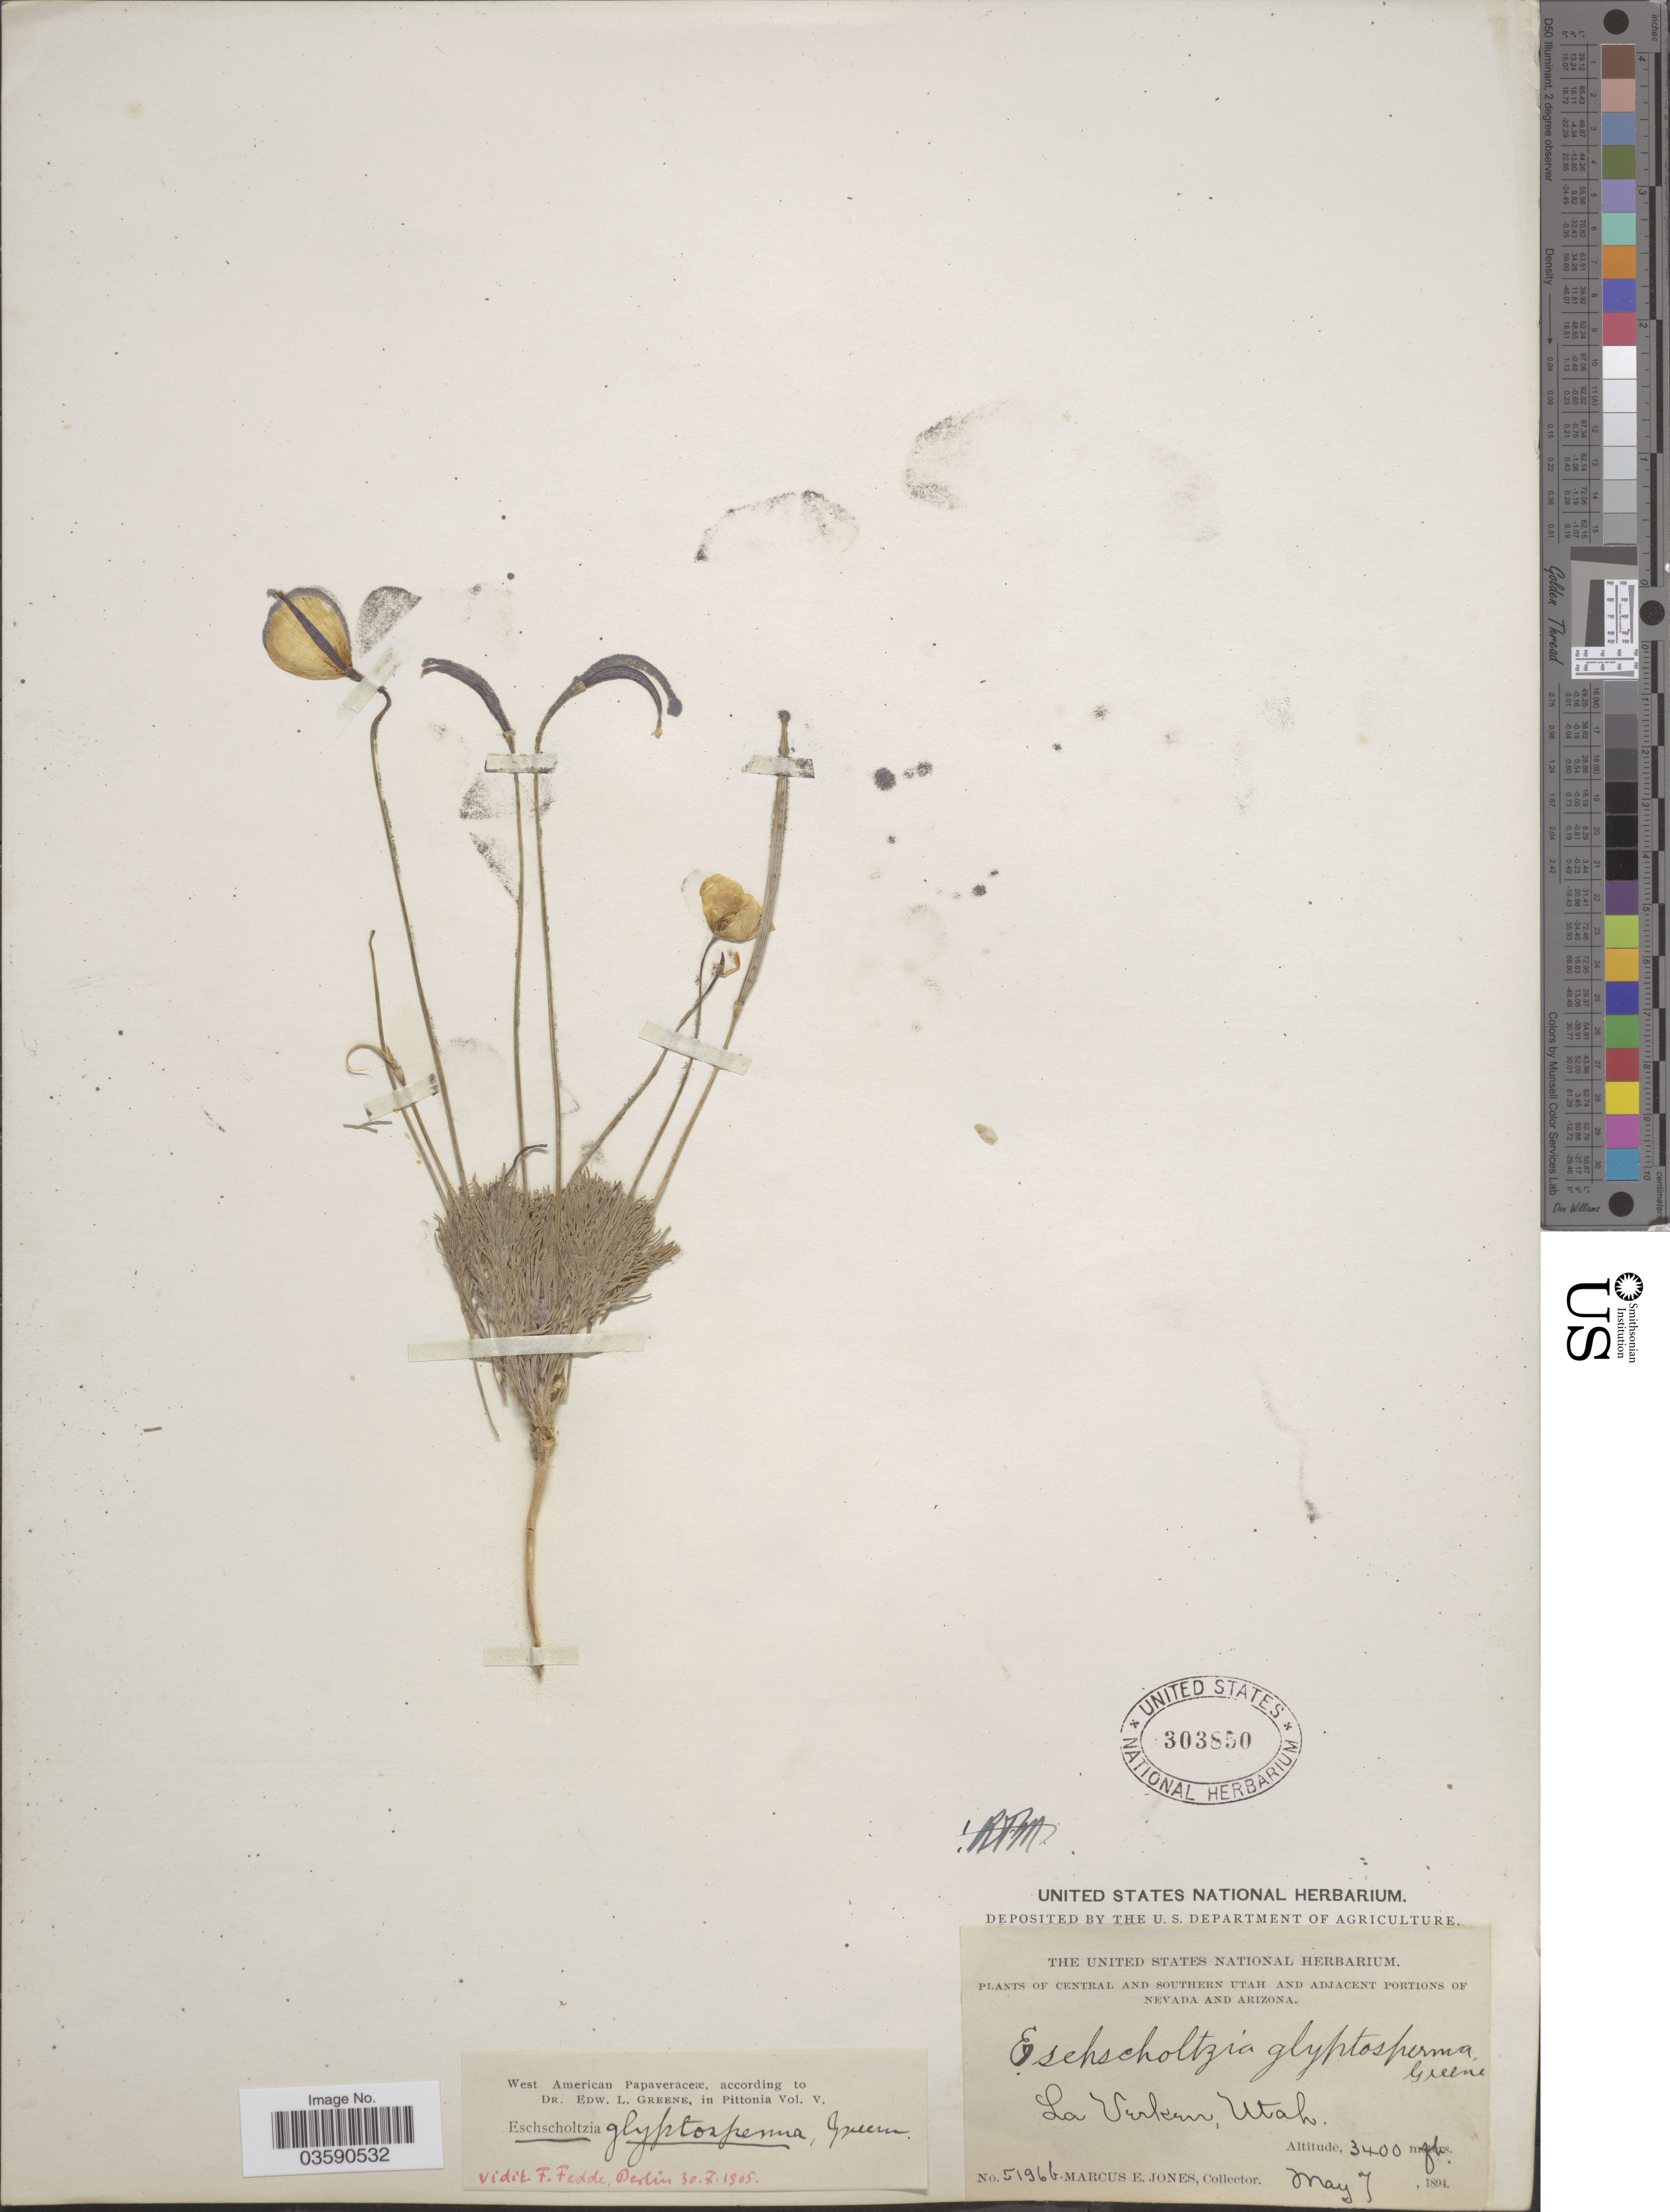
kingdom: Plantae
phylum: Tracheophyta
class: Magnoliopsida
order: Ranunculales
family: Papaveraceae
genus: Eschscholzia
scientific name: Eschscholzia glyptosperma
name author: Greene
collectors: M. E. Jones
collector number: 5196b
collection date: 1894-05-07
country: United States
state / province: Utah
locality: Central and Southern Utah. La Verken.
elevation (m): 1036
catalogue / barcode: US 303850